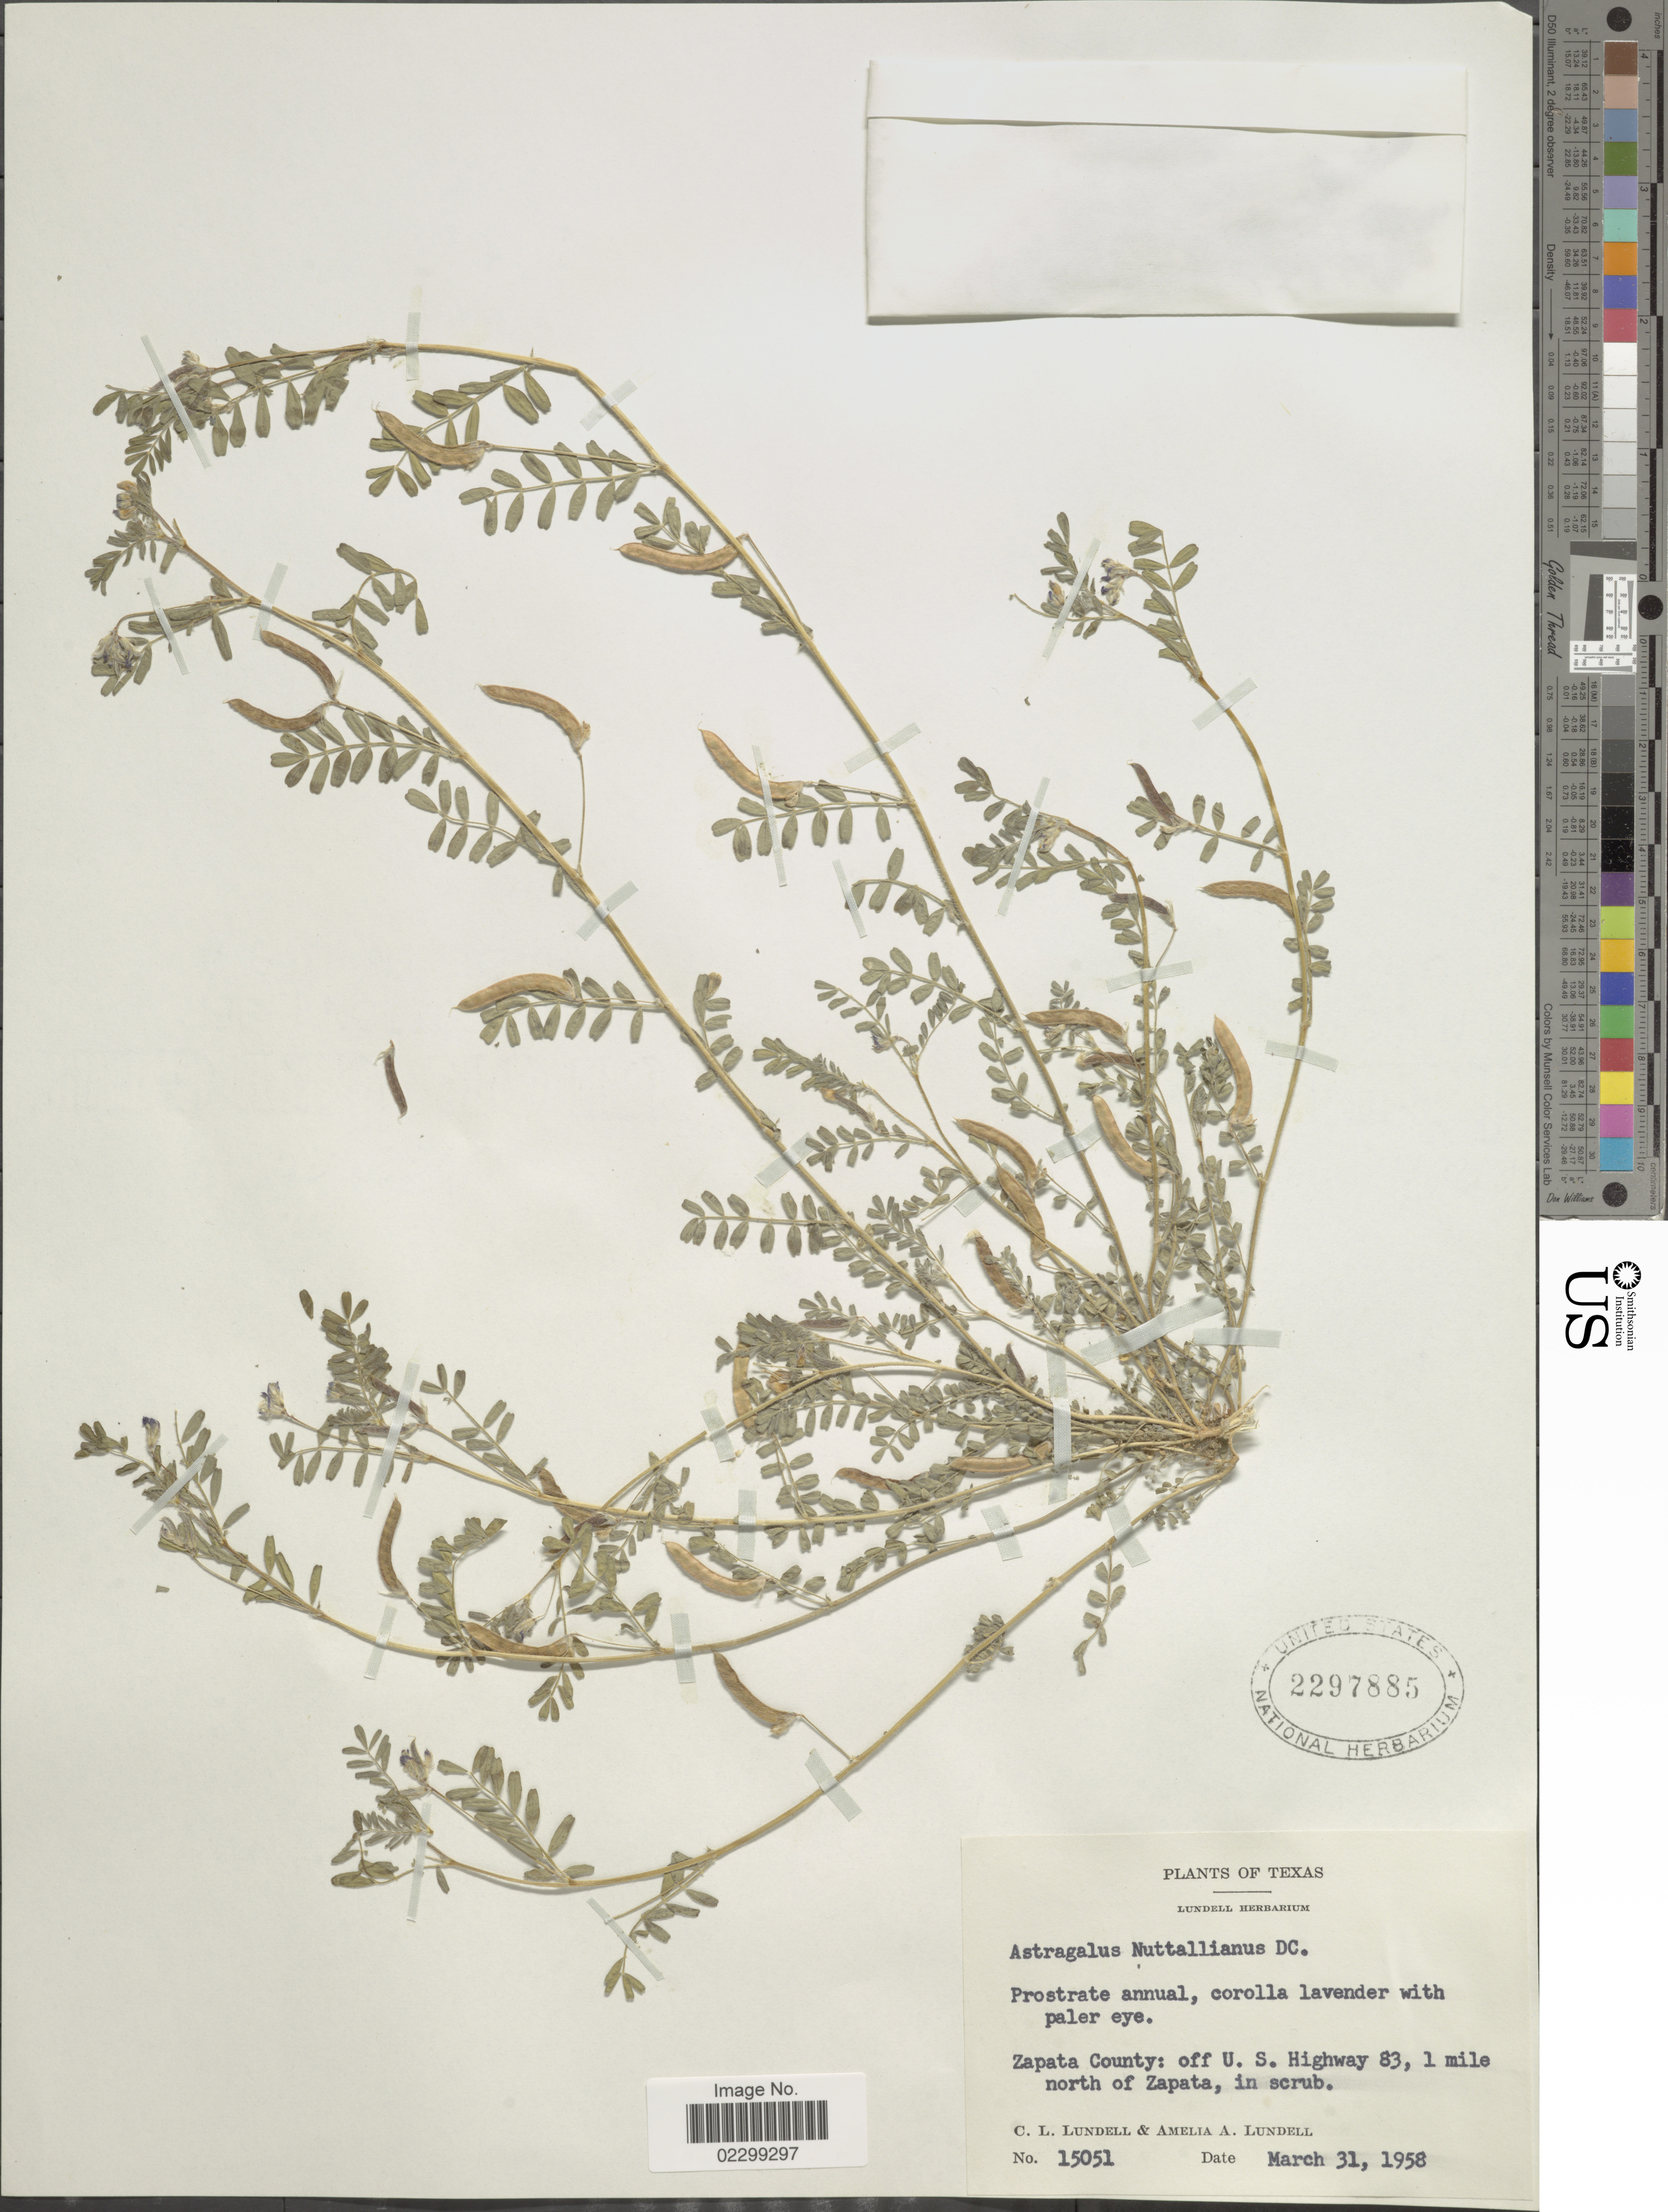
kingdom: Plantae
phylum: Tracheophyta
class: Magnoliopsida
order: Fabales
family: Fabaceae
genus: Astragalus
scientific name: Astragalus austrinus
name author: (Small) O.E. Schulz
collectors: C. L. Lundell & A. A. Lundell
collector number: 15051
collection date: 1958-03-31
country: United States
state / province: Texas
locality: Zapata County: off U.S. Highway 83, 1 mile north of Zapata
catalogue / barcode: US 2297885